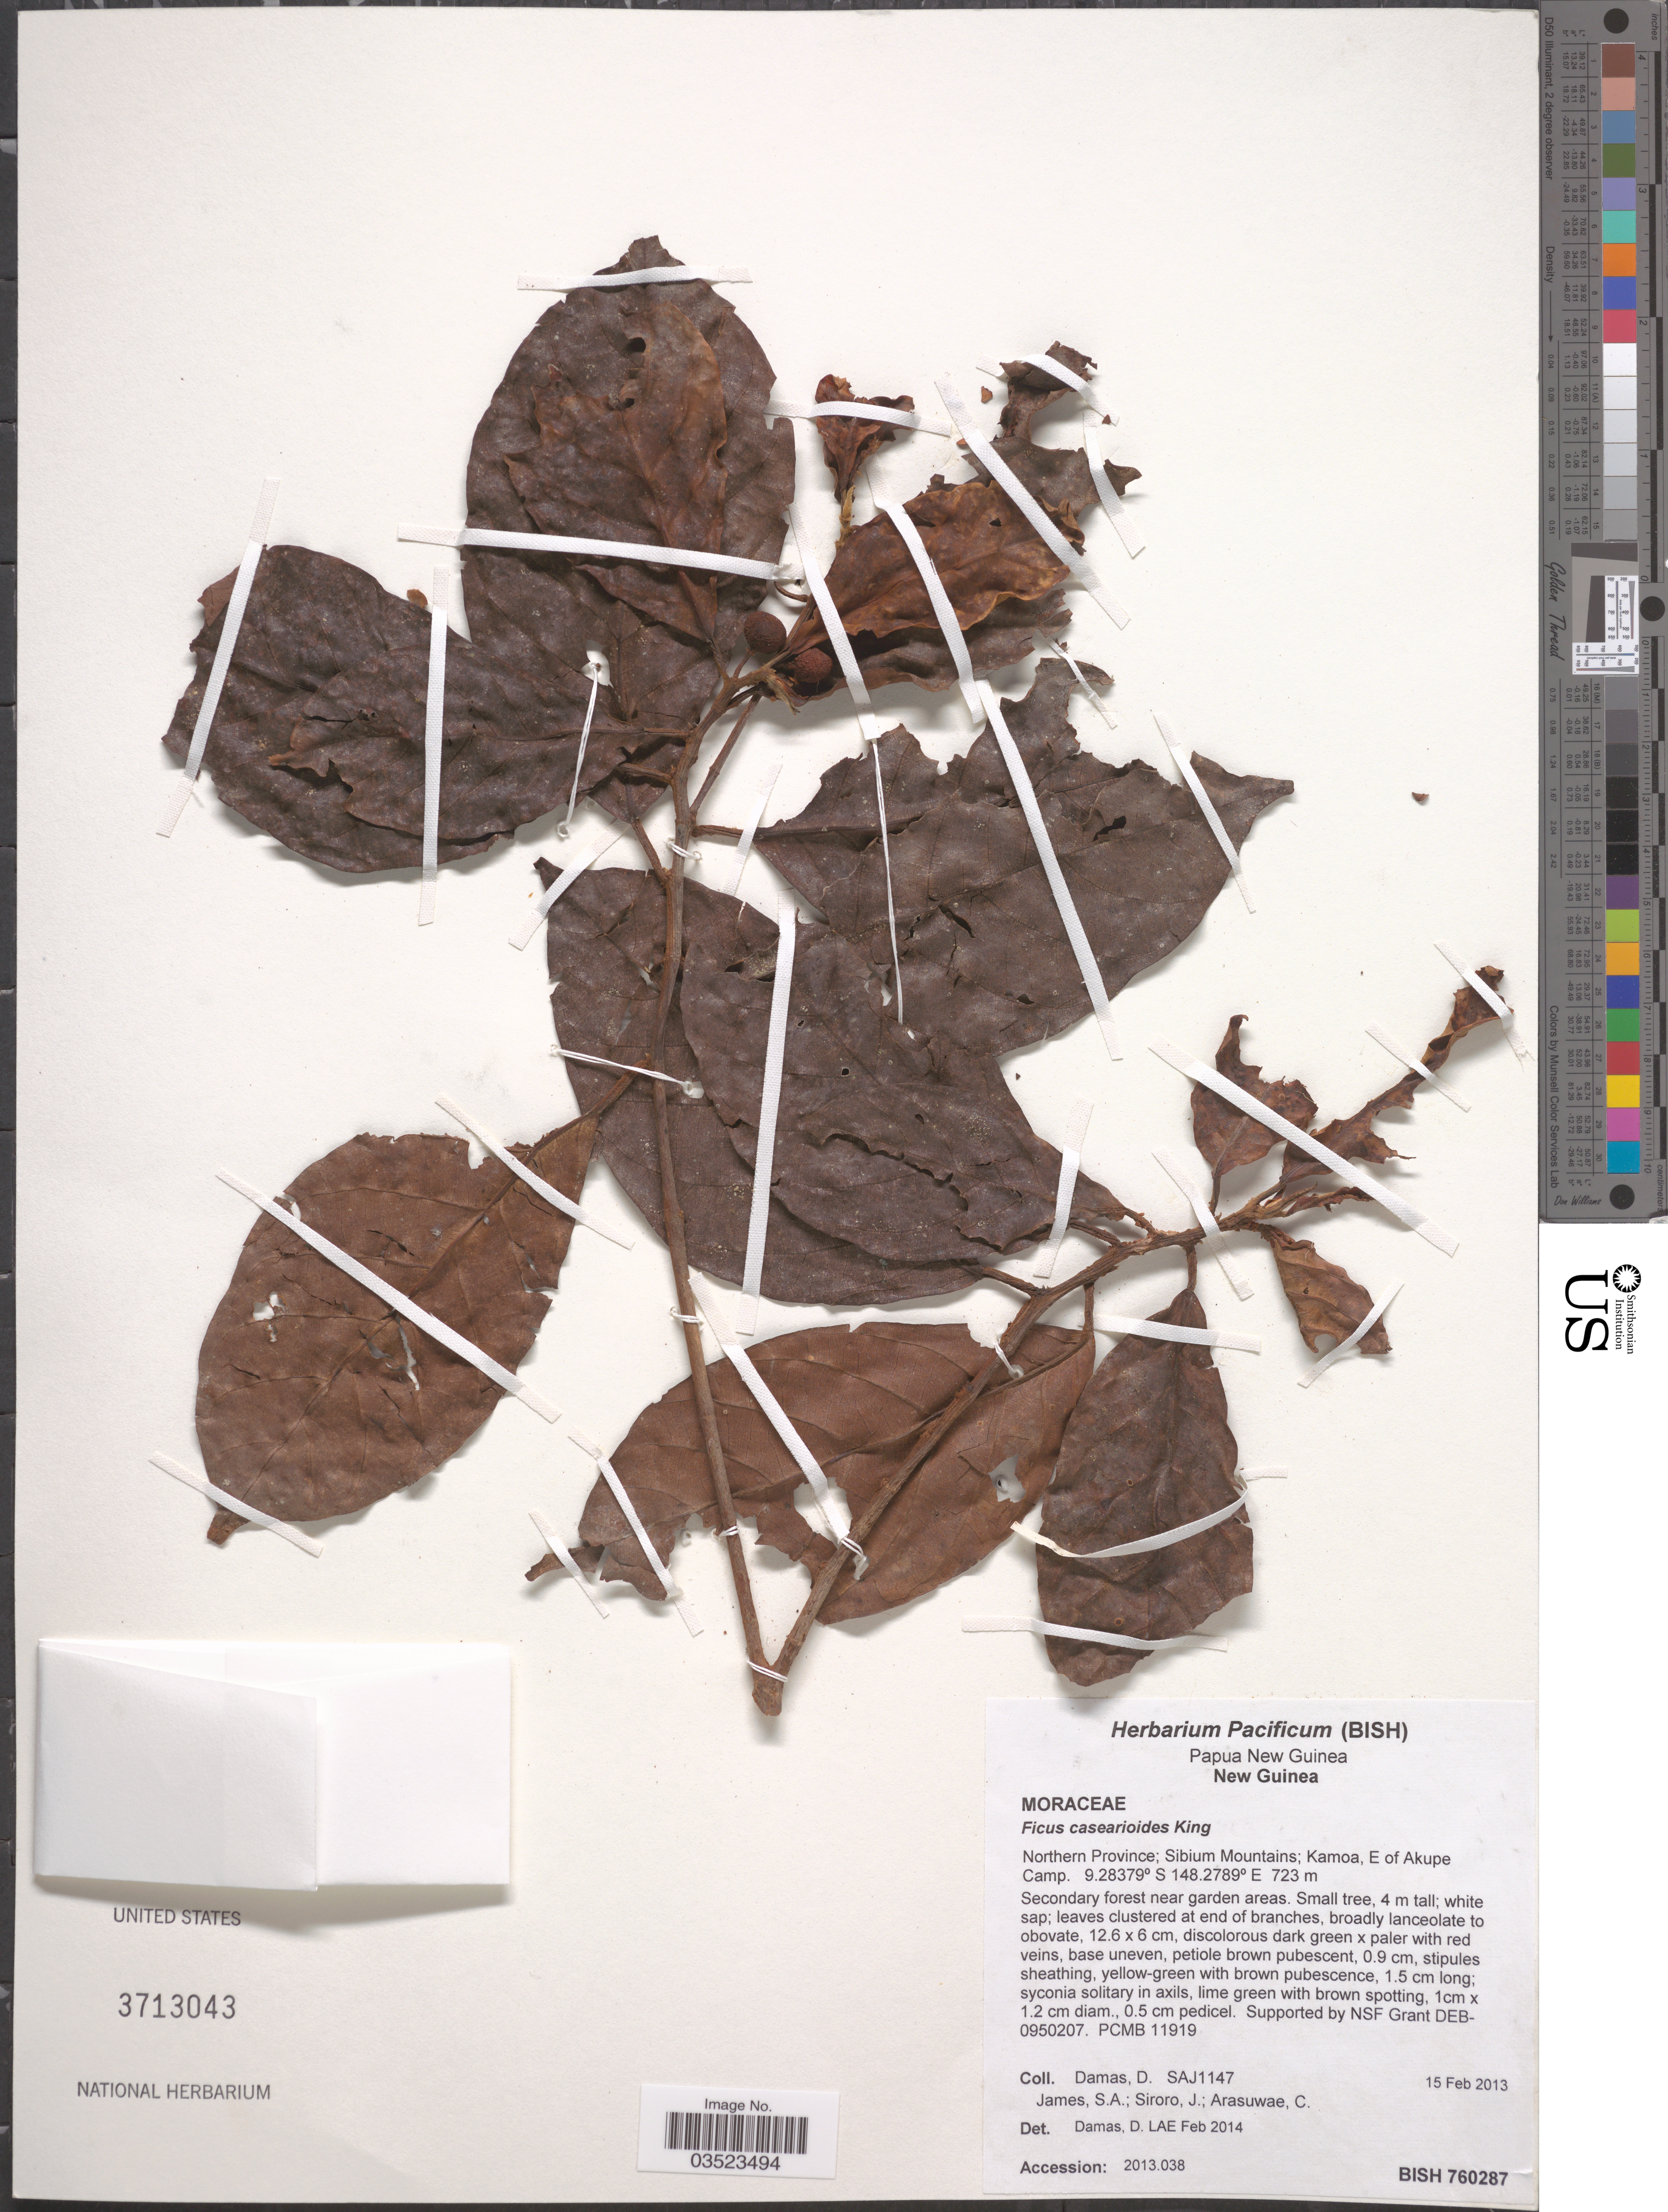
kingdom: Plantae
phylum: Tracheophyta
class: Magnoliopsida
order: Rosales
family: Moraceae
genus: Ficus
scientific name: Ficus casearioides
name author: King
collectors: D. Damas, S. James, J. Siroro & C. Arasuwae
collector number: SAJ1147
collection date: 2013-02-15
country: Papua New Guinea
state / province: Northern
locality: New Guinea. Northern Province; Sibium Mountains; Kamoa, E of Akupe Camp.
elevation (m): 723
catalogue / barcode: US 3713043